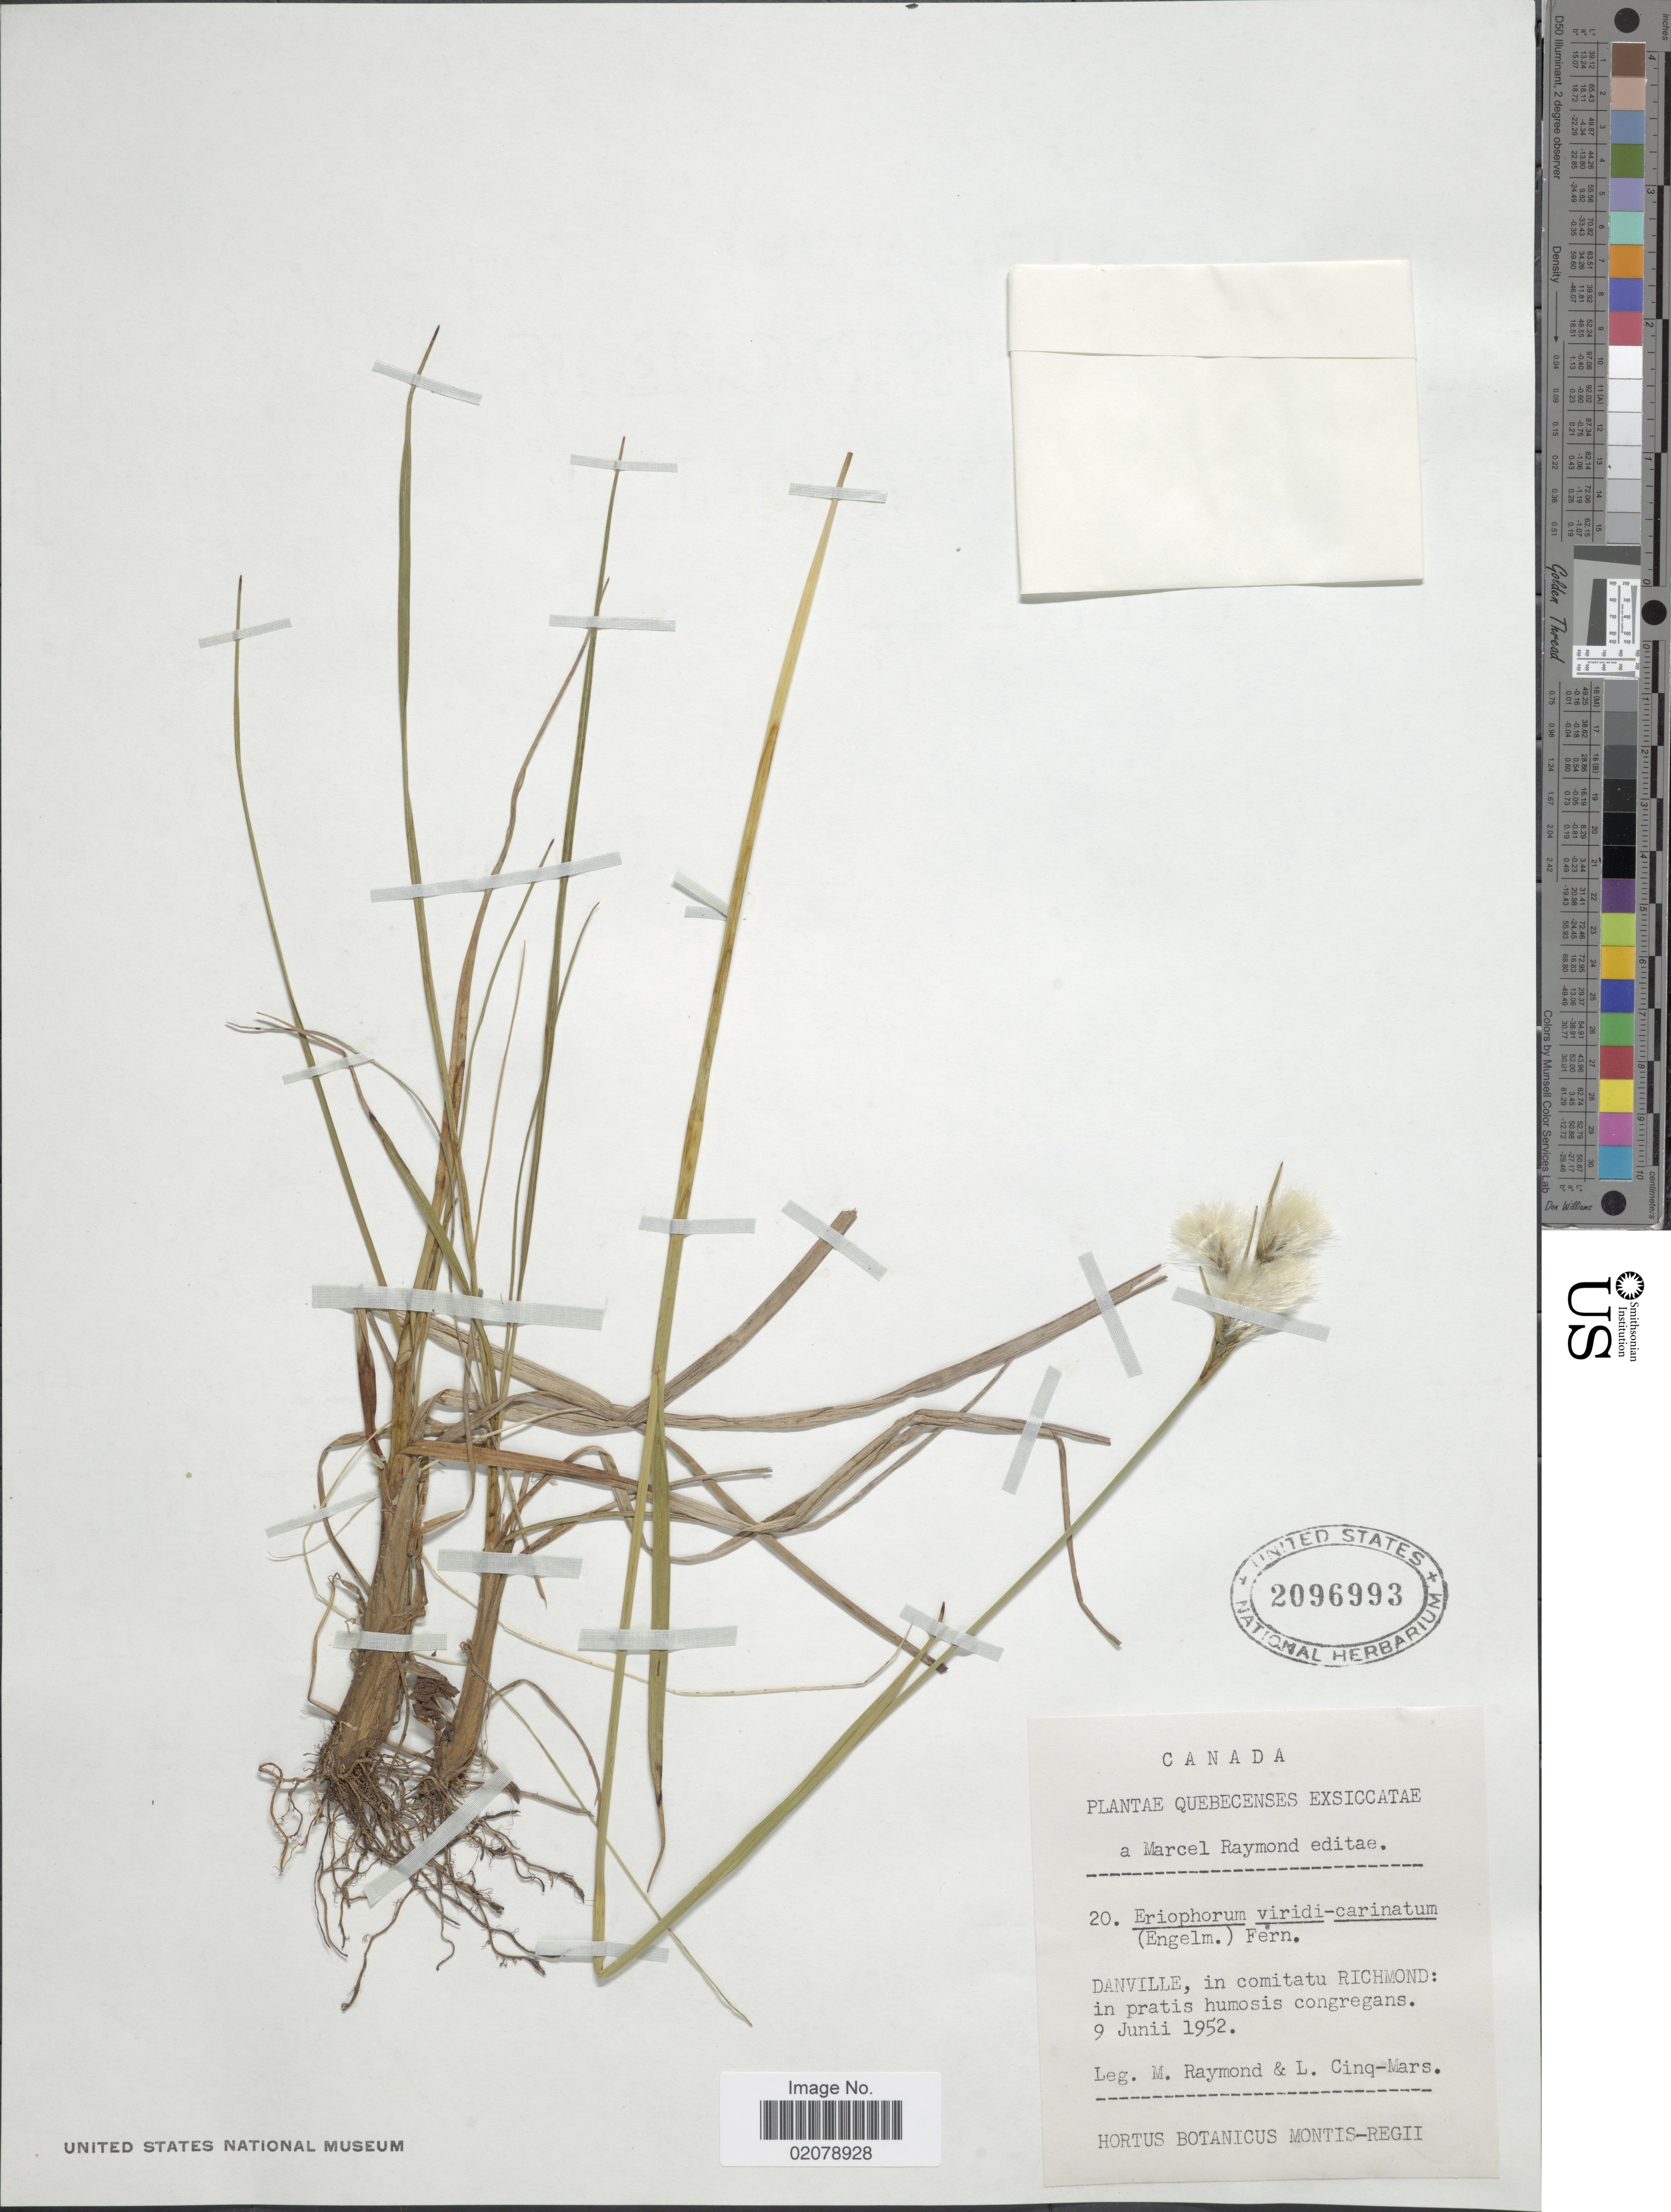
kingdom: Plantae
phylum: Tracheophyta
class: Liliopsida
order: Poales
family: Cyperaceae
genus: Eriophorum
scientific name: Eriophorum viridicarinatum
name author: (Englem.) Fernald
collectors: M. Raymond & L. Cinq-Mars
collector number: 20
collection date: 1952-06-09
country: Canada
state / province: Quebec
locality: Danville, in comitatu Richmond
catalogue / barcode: US 2096993